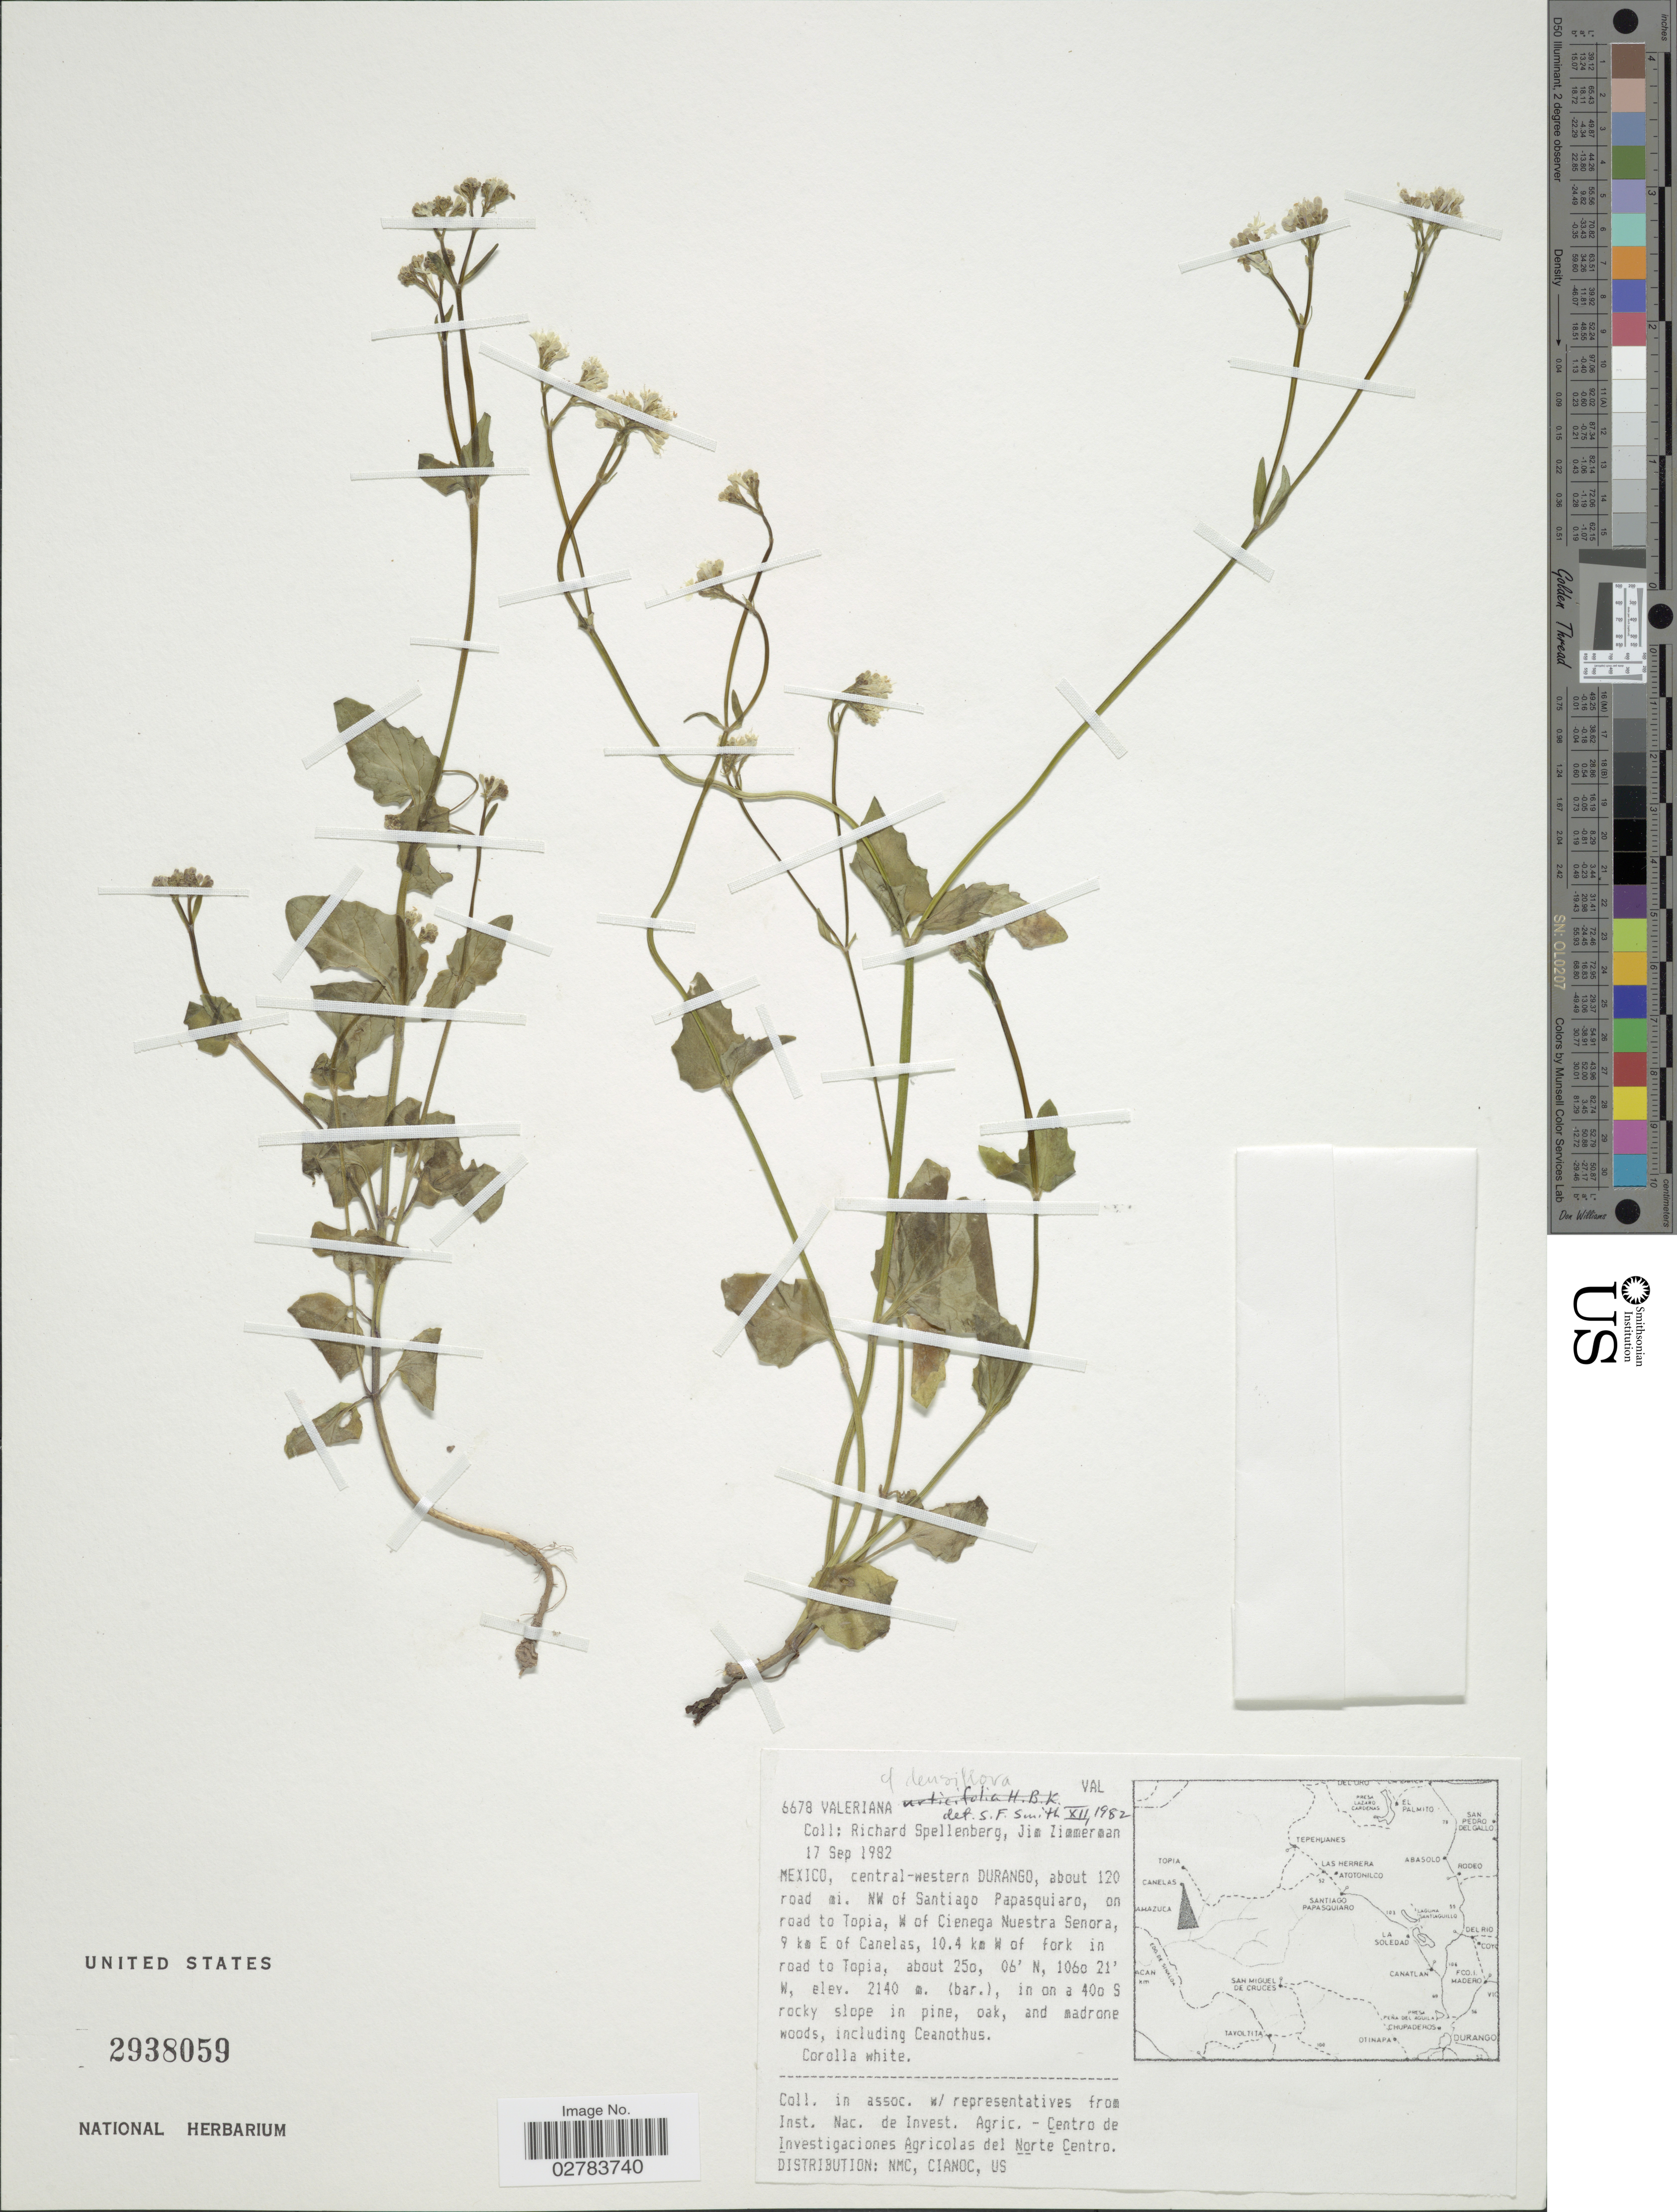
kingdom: Plantae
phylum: Tracheophyta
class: Magnoliopsida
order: Dipsacales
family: Caprifoliaceae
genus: Valeriana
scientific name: Valeriana densiflora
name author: Benth.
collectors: R. Spellenberg & J. Zimmerman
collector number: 6678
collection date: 1982-09-17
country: Mexico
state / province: Durango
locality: Central-western Durango, about 120 road mi. NW of Santiago Papasquiaro, on road to Topia, W of Cienega Nuestra Senora, 9 km E of Canelas, 10.4 km W of fork in road to Topia.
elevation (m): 2140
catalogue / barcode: US 2938059